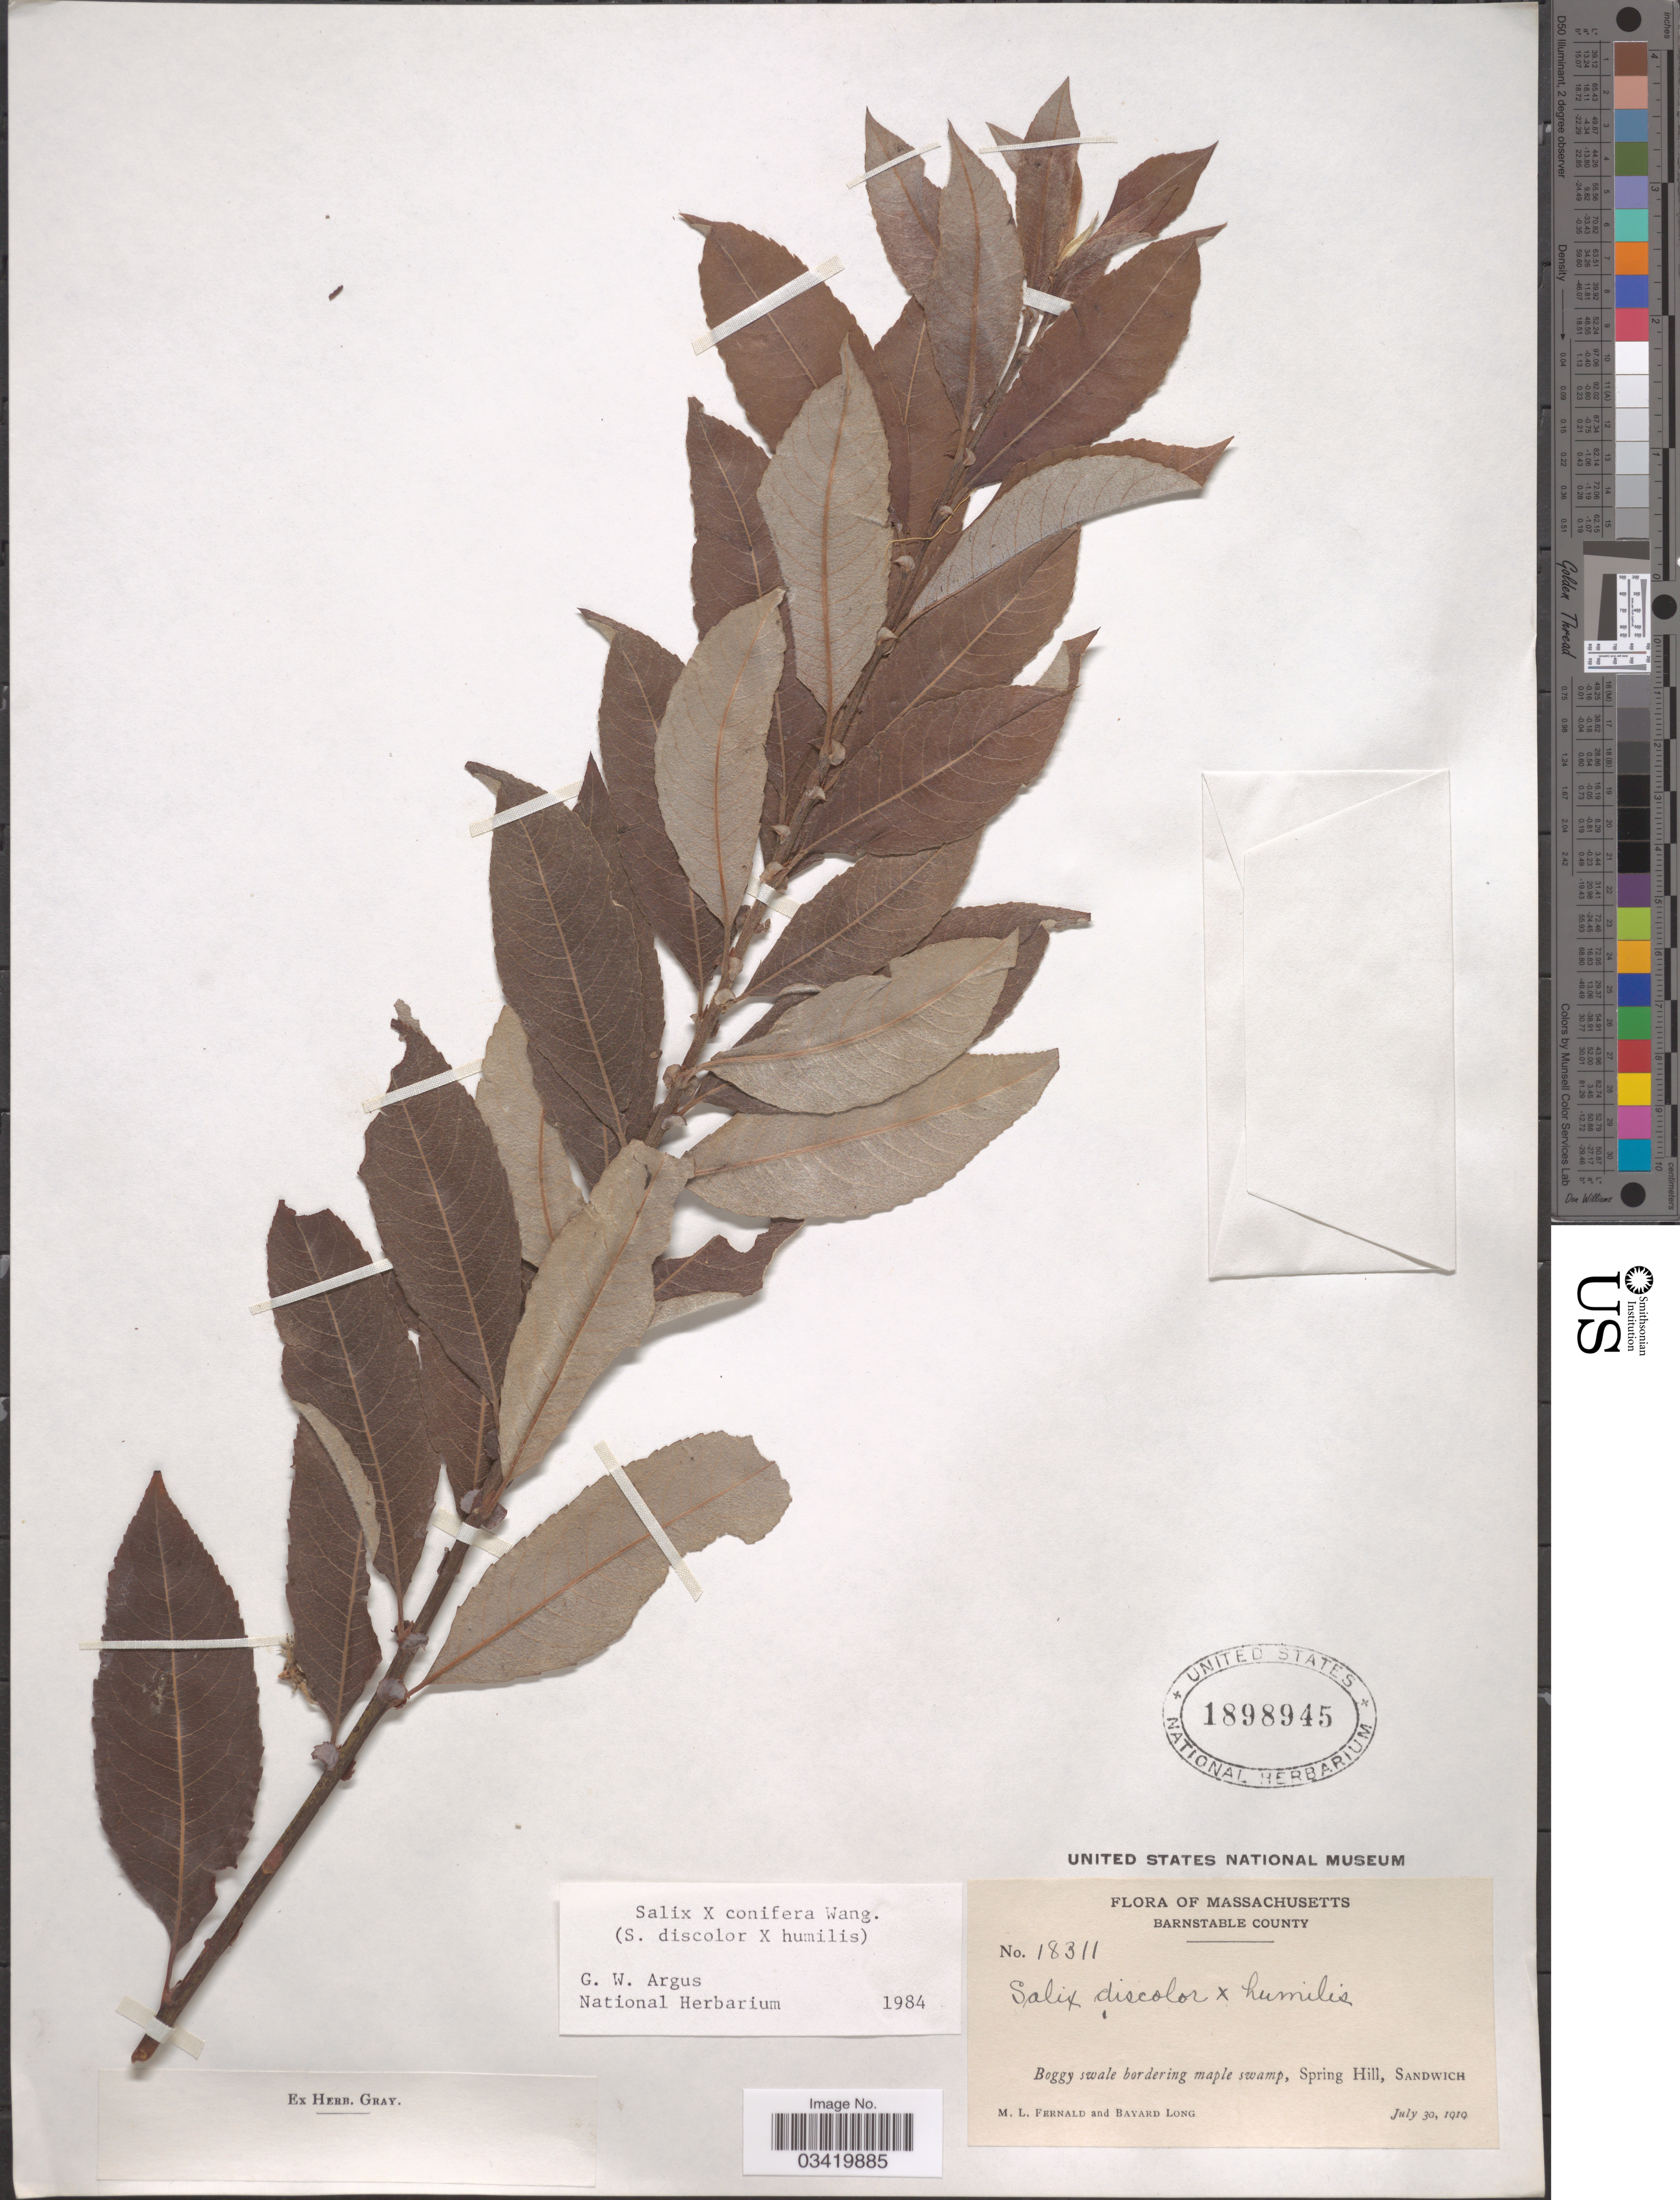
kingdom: Plantae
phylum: Tracheophyta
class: Magnoliopsida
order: Malpighiales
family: Salicaceae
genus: Salix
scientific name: Salix x conifera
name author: Wangenh.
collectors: M. L. Fernald & B. Long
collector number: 18311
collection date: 1919-07-30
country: United States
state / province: Massachusetts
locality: Barnstable County. Spring Hill, Sandwich.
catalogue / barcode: US 1898945